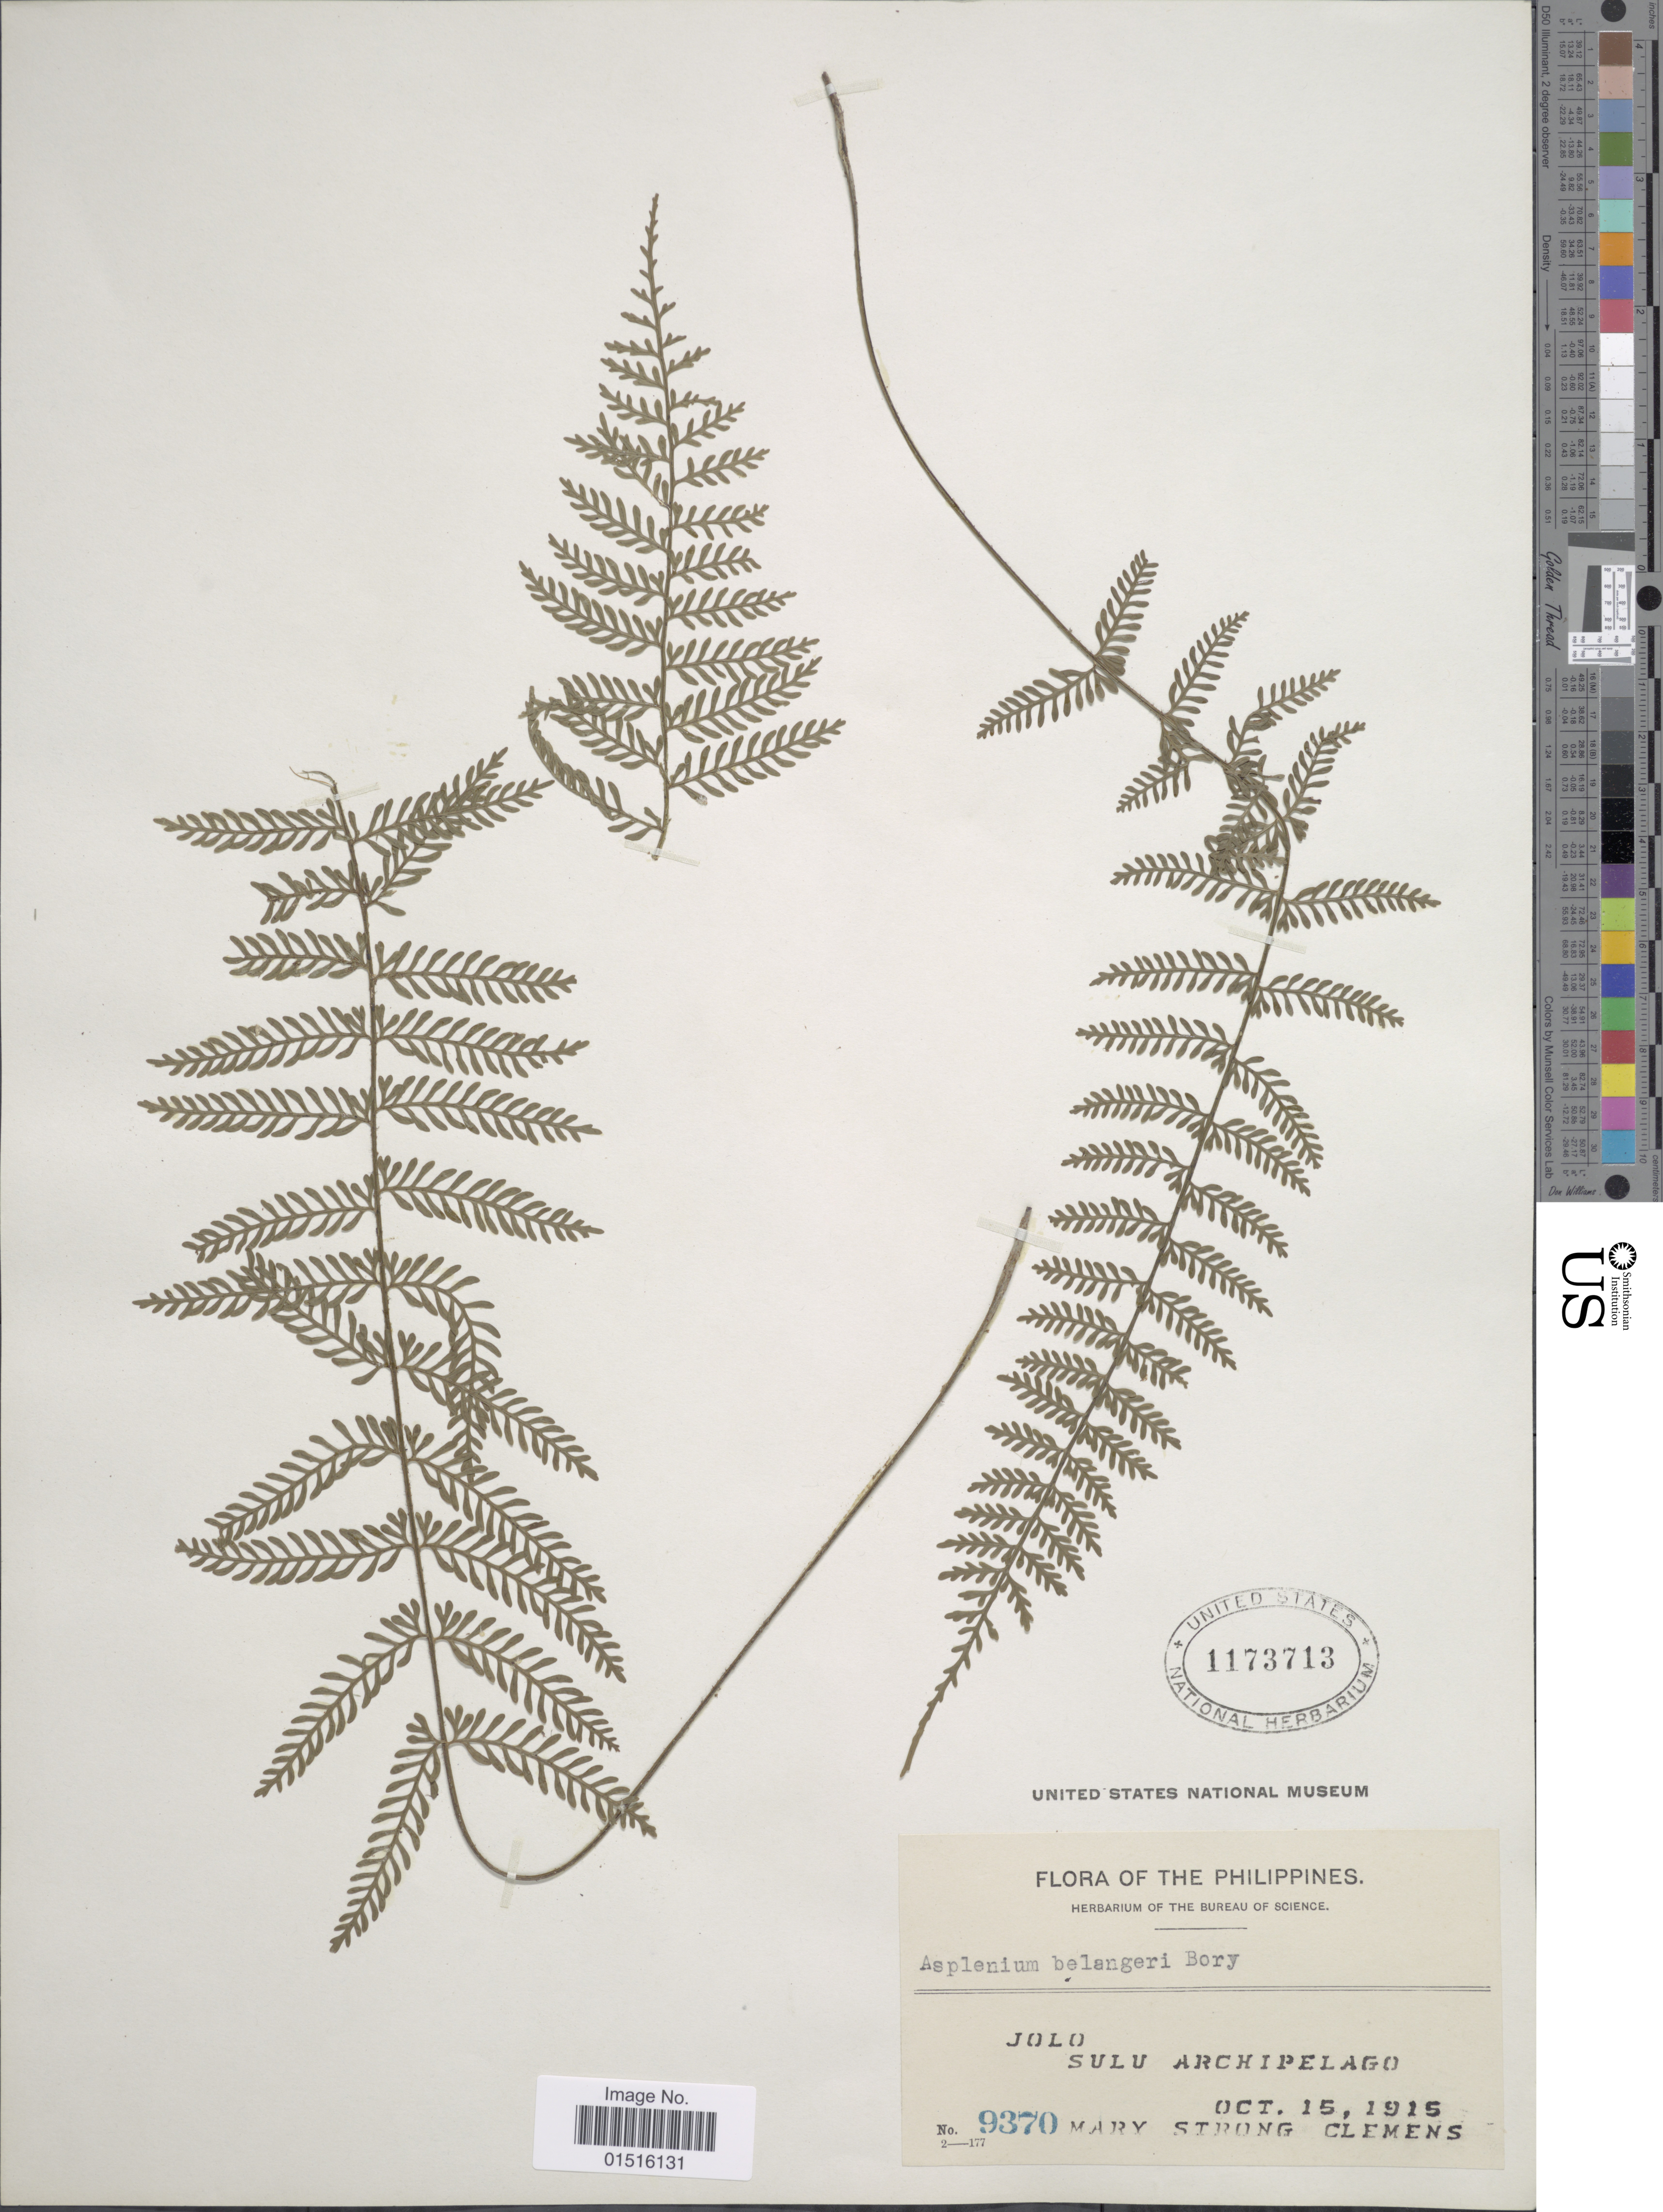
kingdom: Plantae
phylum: Tracheophyta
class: Polypodiopsida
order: Polypodiales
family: Aspleniaceae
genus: Asplenium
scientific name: Asplenium belangeri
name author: Bory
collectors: M. S. Clemens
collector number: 9370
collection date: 1915-10-15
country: Philippines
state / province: Muslim Mindanao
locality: Jolo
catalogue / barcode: US 1173713